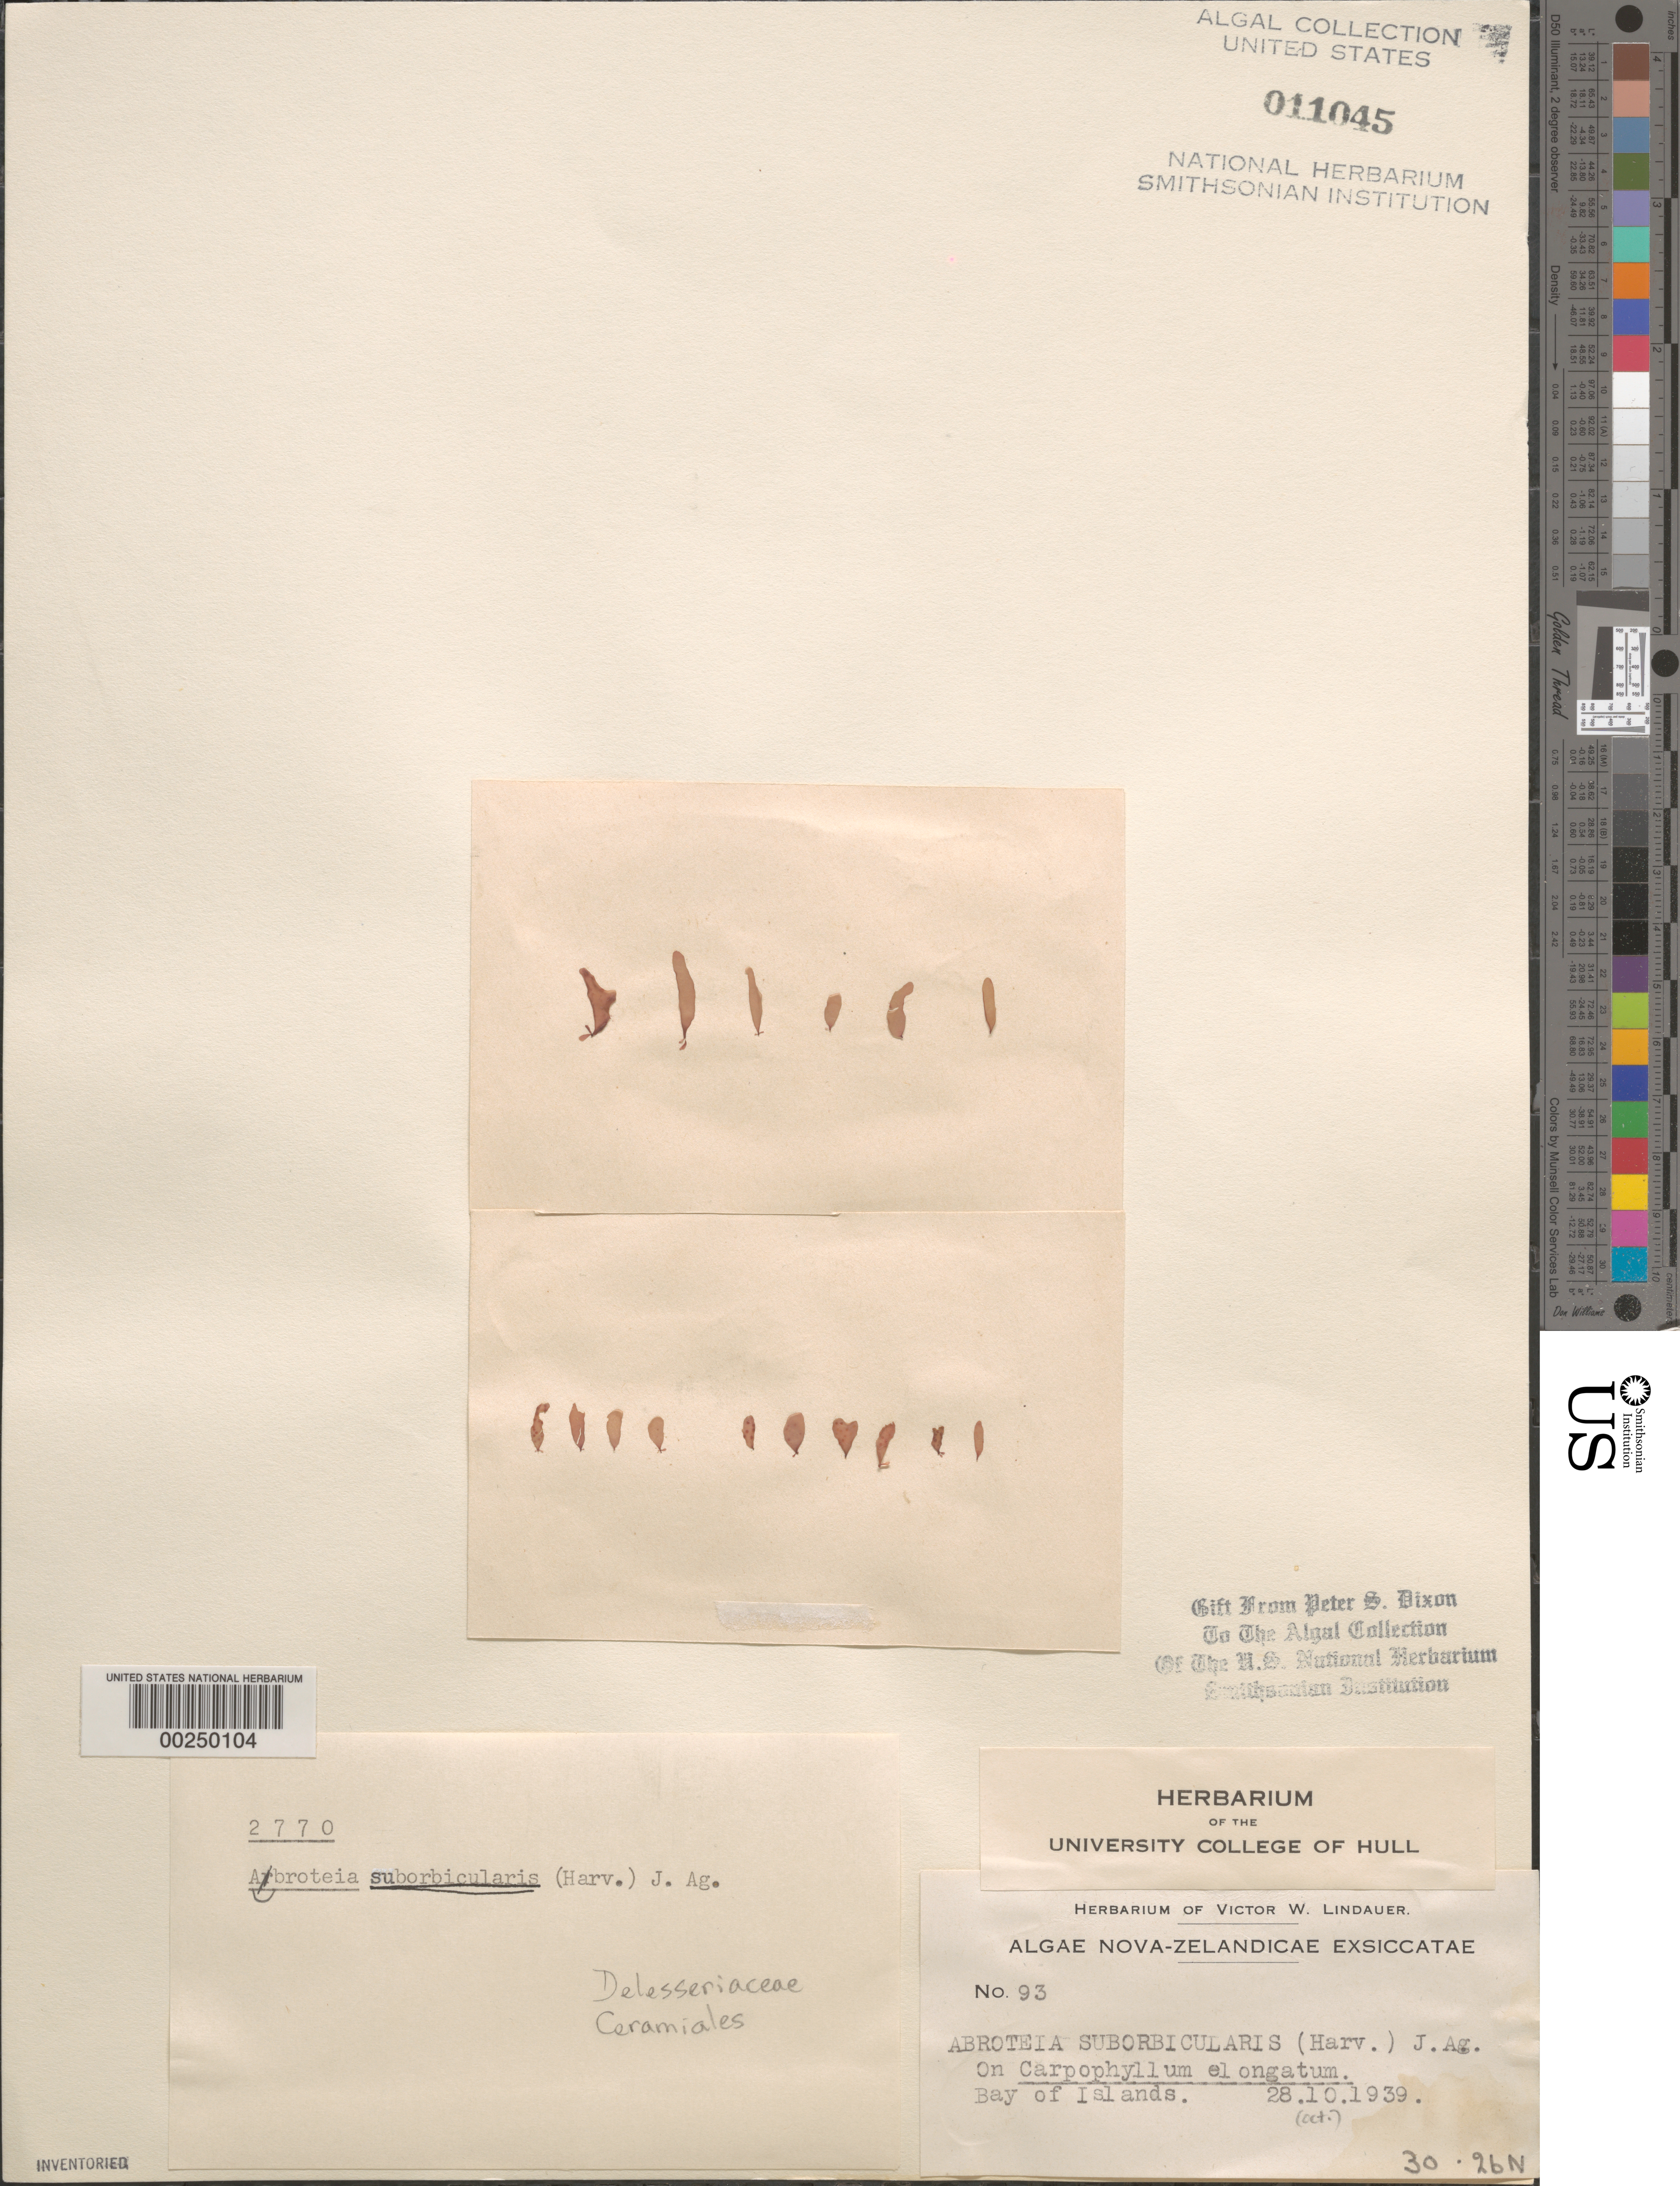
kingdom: Plantae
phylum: Rhodophyta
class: Florideophyceae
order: Ceramiales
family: Delesseriaceae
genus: Abroteia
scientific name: Abroteia suborbicularis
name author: (Harv.) J. Agardh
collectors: V. Lindauer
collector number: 93 & PSD 2770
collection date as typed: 28 Oct 1939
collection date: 1939-10-28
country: New Zealand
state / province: Northland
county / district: Far North District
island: North Island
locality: Bay of Islands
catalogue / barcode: US 11045